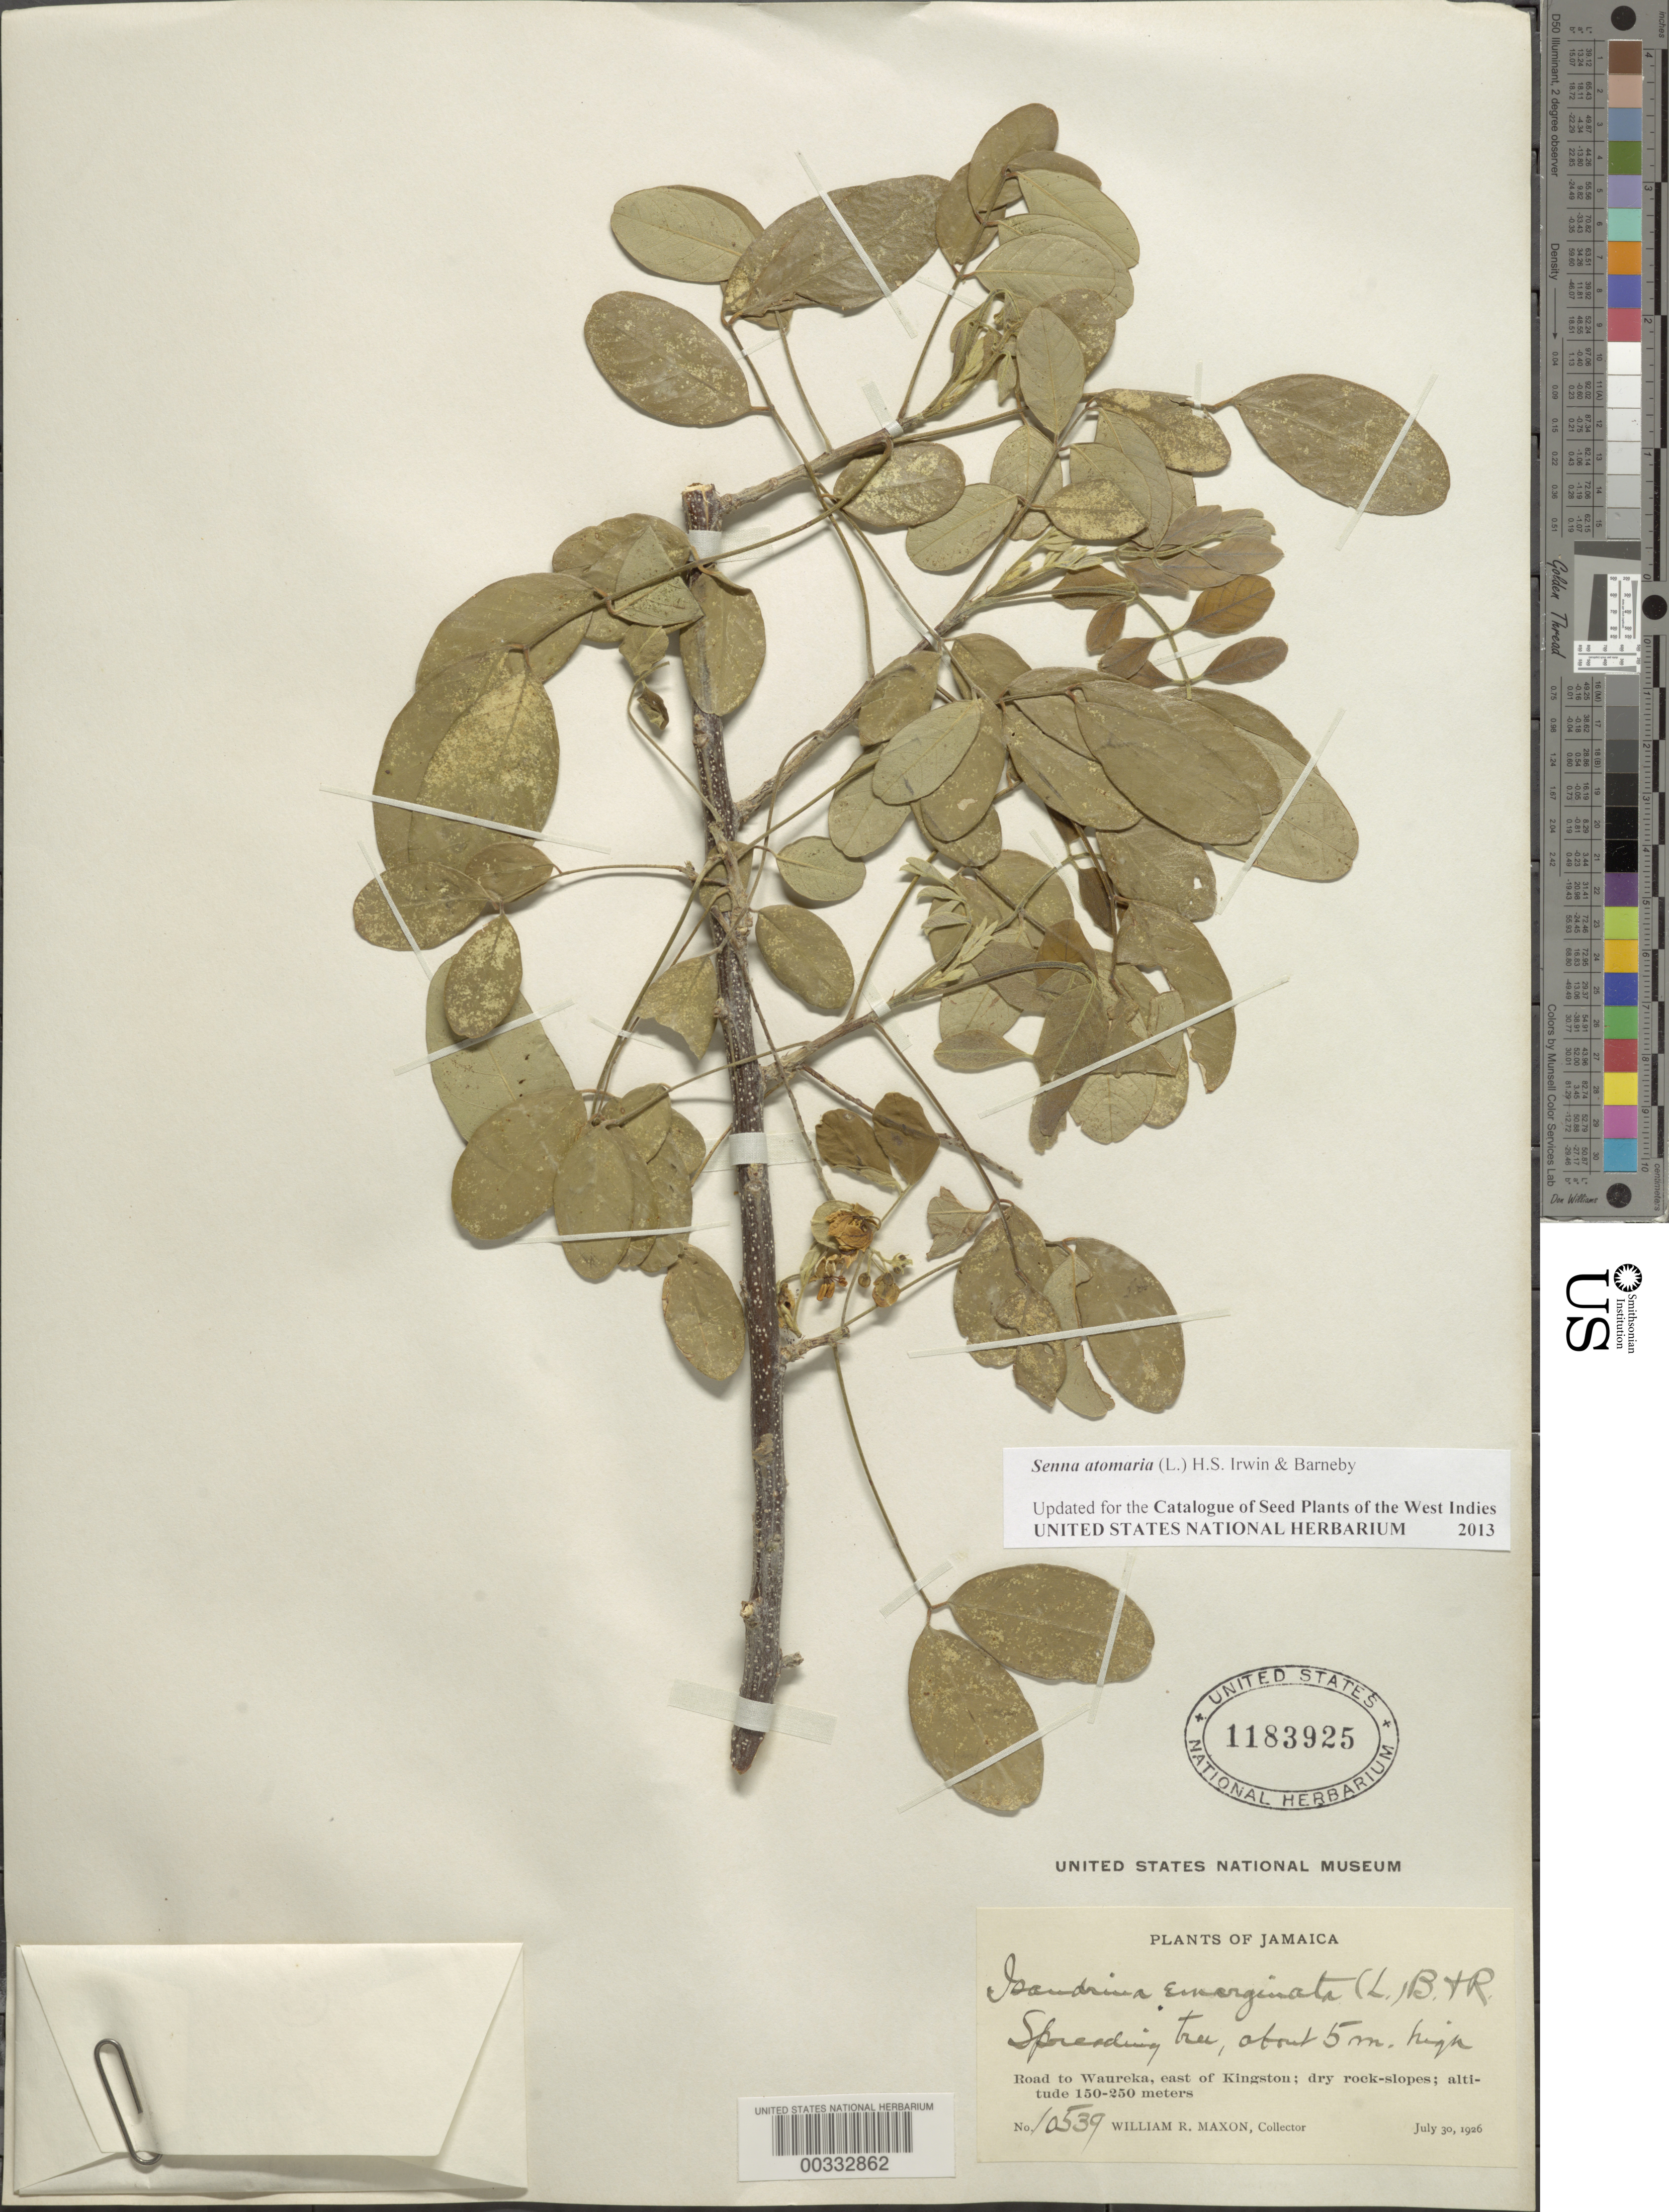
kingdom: Plantae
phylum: Tracheophyta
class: Magnoliopsida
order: Fabales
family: Fabaceae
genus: Senna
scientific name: Senna atomaria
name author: (L.) H.S. Irwin & Barneby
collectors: W. R. Maxon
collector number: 10539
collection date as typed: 30 Jul 1926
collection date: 1926-07-30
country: Jamaica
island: Greater Antilles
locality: Road to waureka, e of kingston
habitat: Dry rock slopes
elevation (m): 150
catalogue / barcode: US 1183925